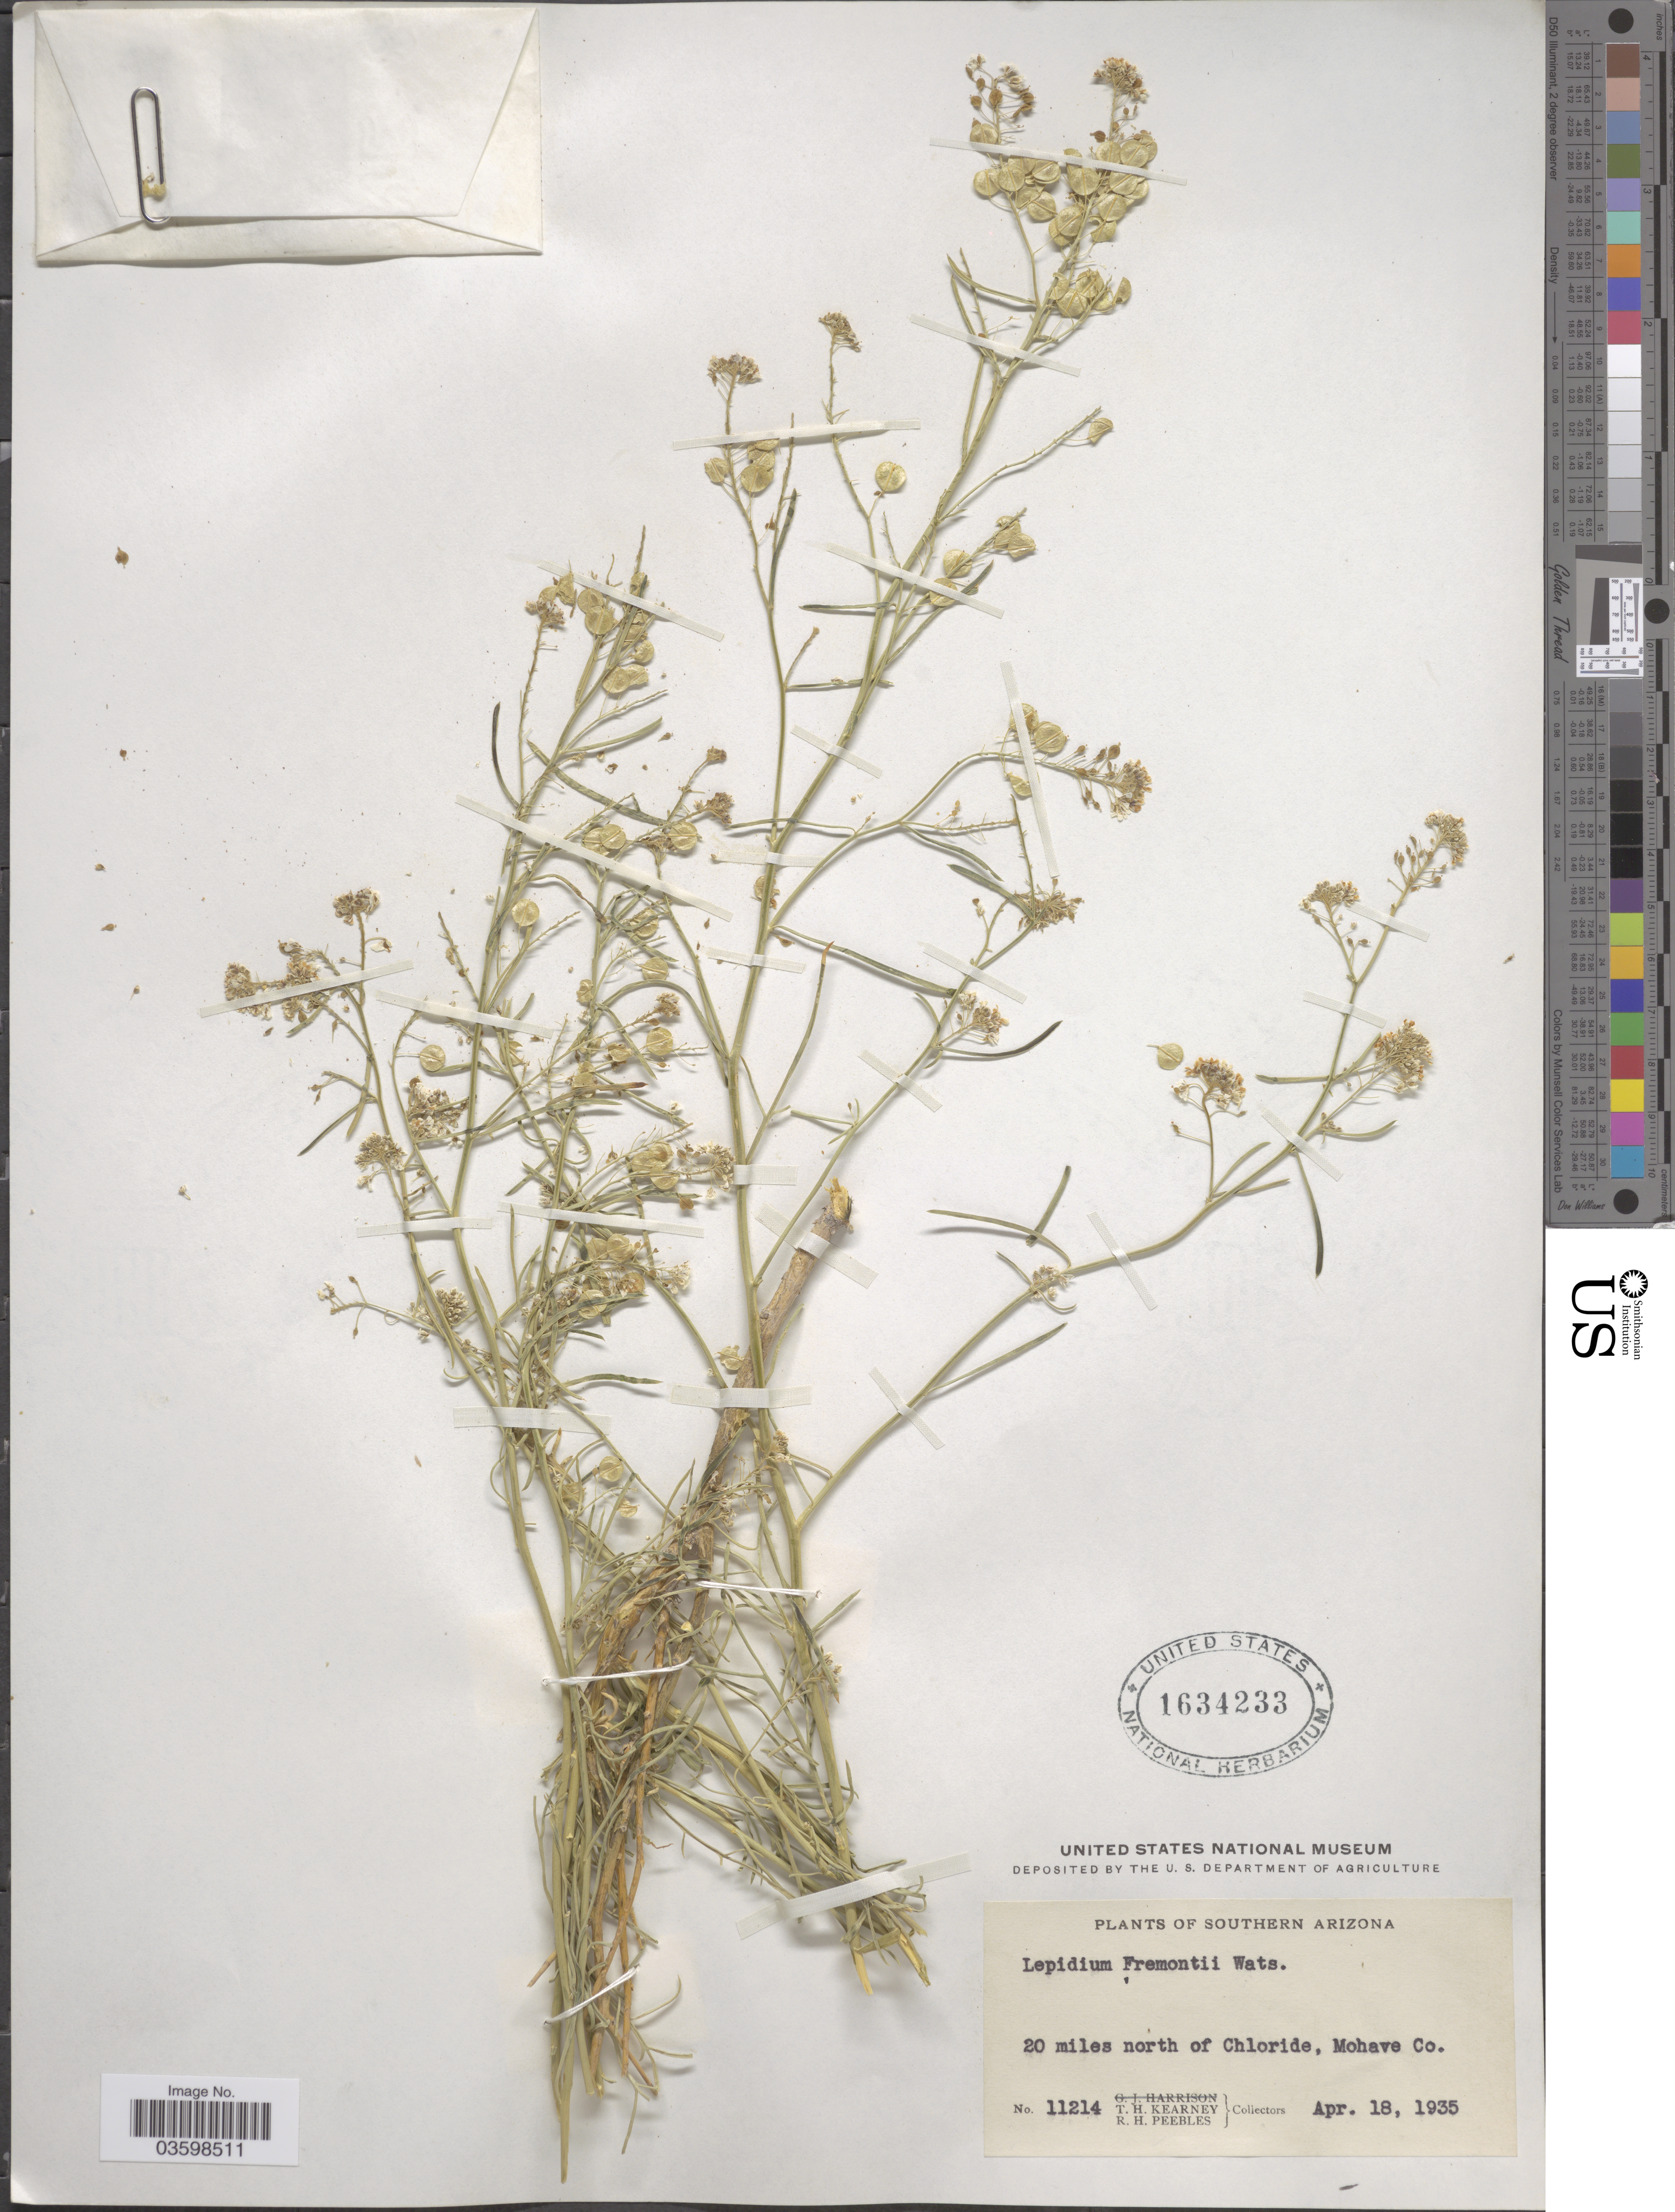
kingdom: Plantae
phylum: Tracheophyta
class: Magnoliopsida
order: Brassicales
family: Brassicaceae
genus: Lepidium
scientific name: Lepidium fremontii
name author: S. Watson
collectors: T. H. Kearney & R. H. Peebles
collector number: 11214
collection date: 1935-04-18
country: United States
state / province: Arizona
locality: Southern Arizona. 20 miles north of Chloride, Mohave Co.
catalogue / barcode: US 1634233